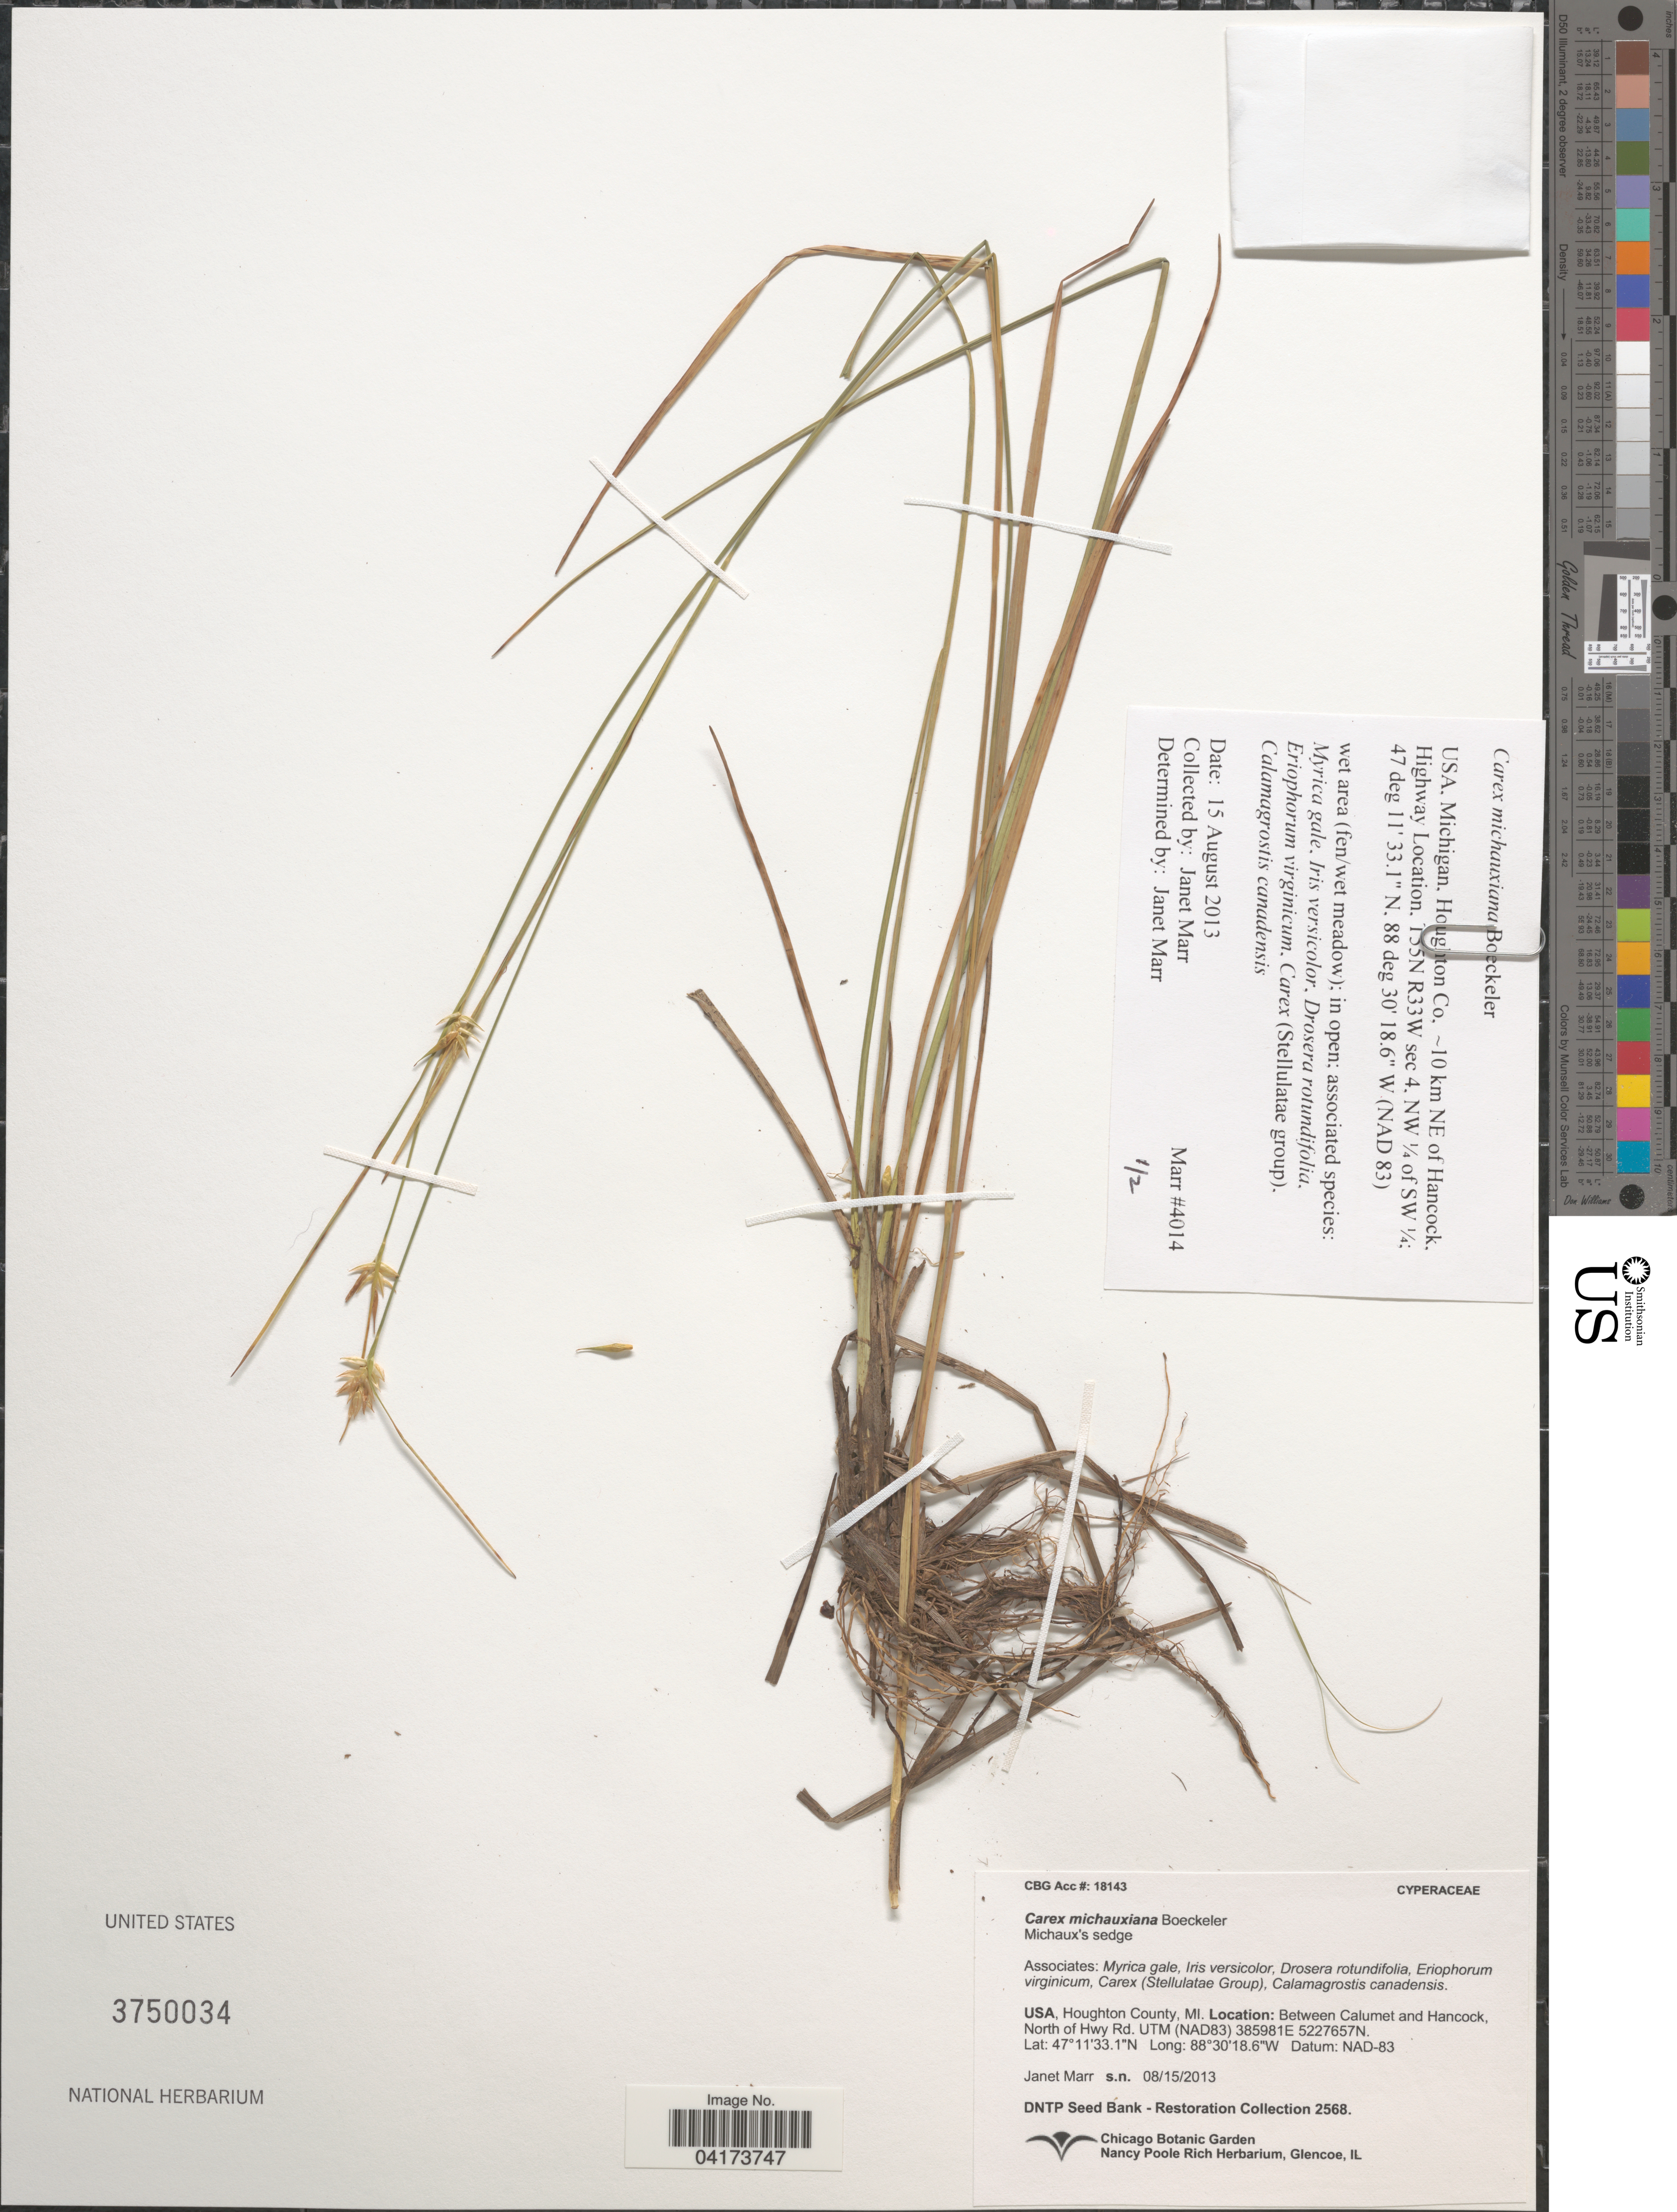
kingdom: Plantae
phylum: Tracheophyta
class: Liliopsida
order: Poales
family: Cyperaceae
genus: Carex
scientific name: Carex michauxiana subsp. michauxiana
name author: Boeckeler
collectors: J. Marr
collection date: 2013-08-15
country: United States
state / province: Michigan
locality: Houghton County. Between Calumet and Hancock, North of Hwy Rd. UTM (NAD83) 385981E 5227657N.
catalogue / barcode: US 3750034